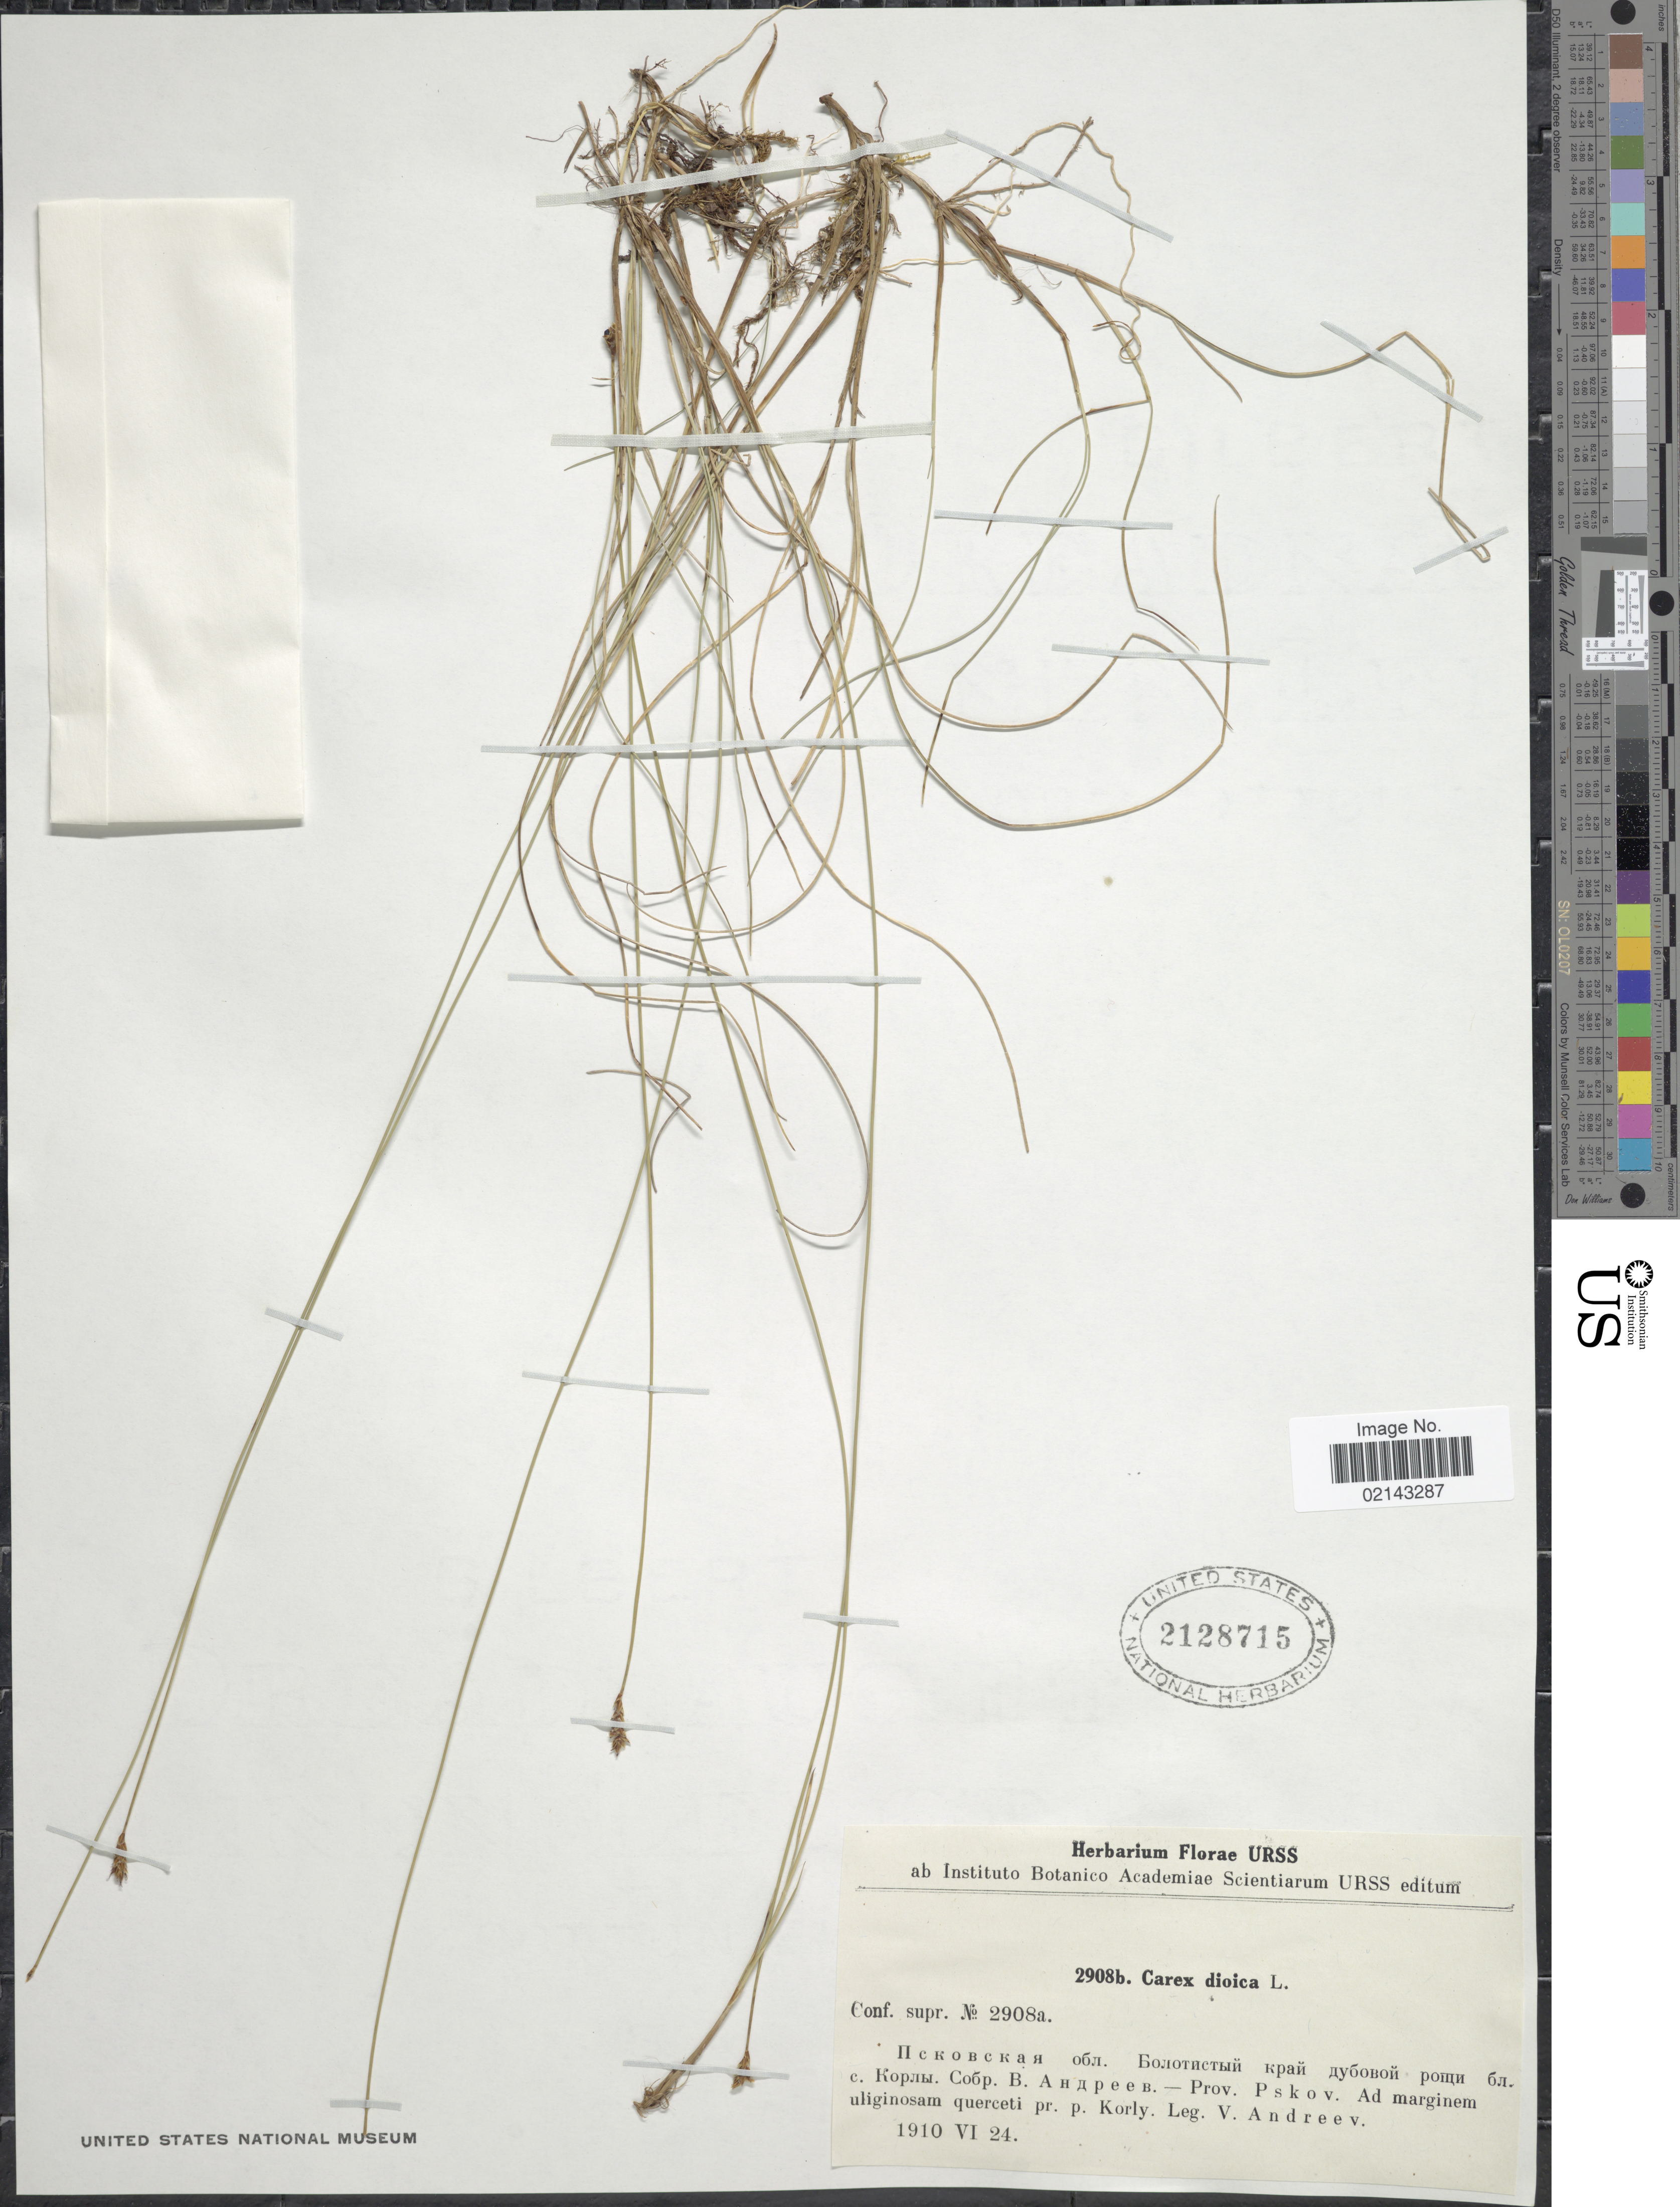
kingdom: Plantae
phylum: Tracheophyta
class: Liliopsida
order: Poales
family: Cyperaceae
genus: Carex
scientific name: Carex dioica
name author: L.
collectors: V. Andreev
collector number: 2908a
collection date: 1910-06-24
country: Russian Federation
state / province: Pskov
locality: Ad marginem uliginosam querceti pr. p. Korly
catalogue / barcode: US 2128715